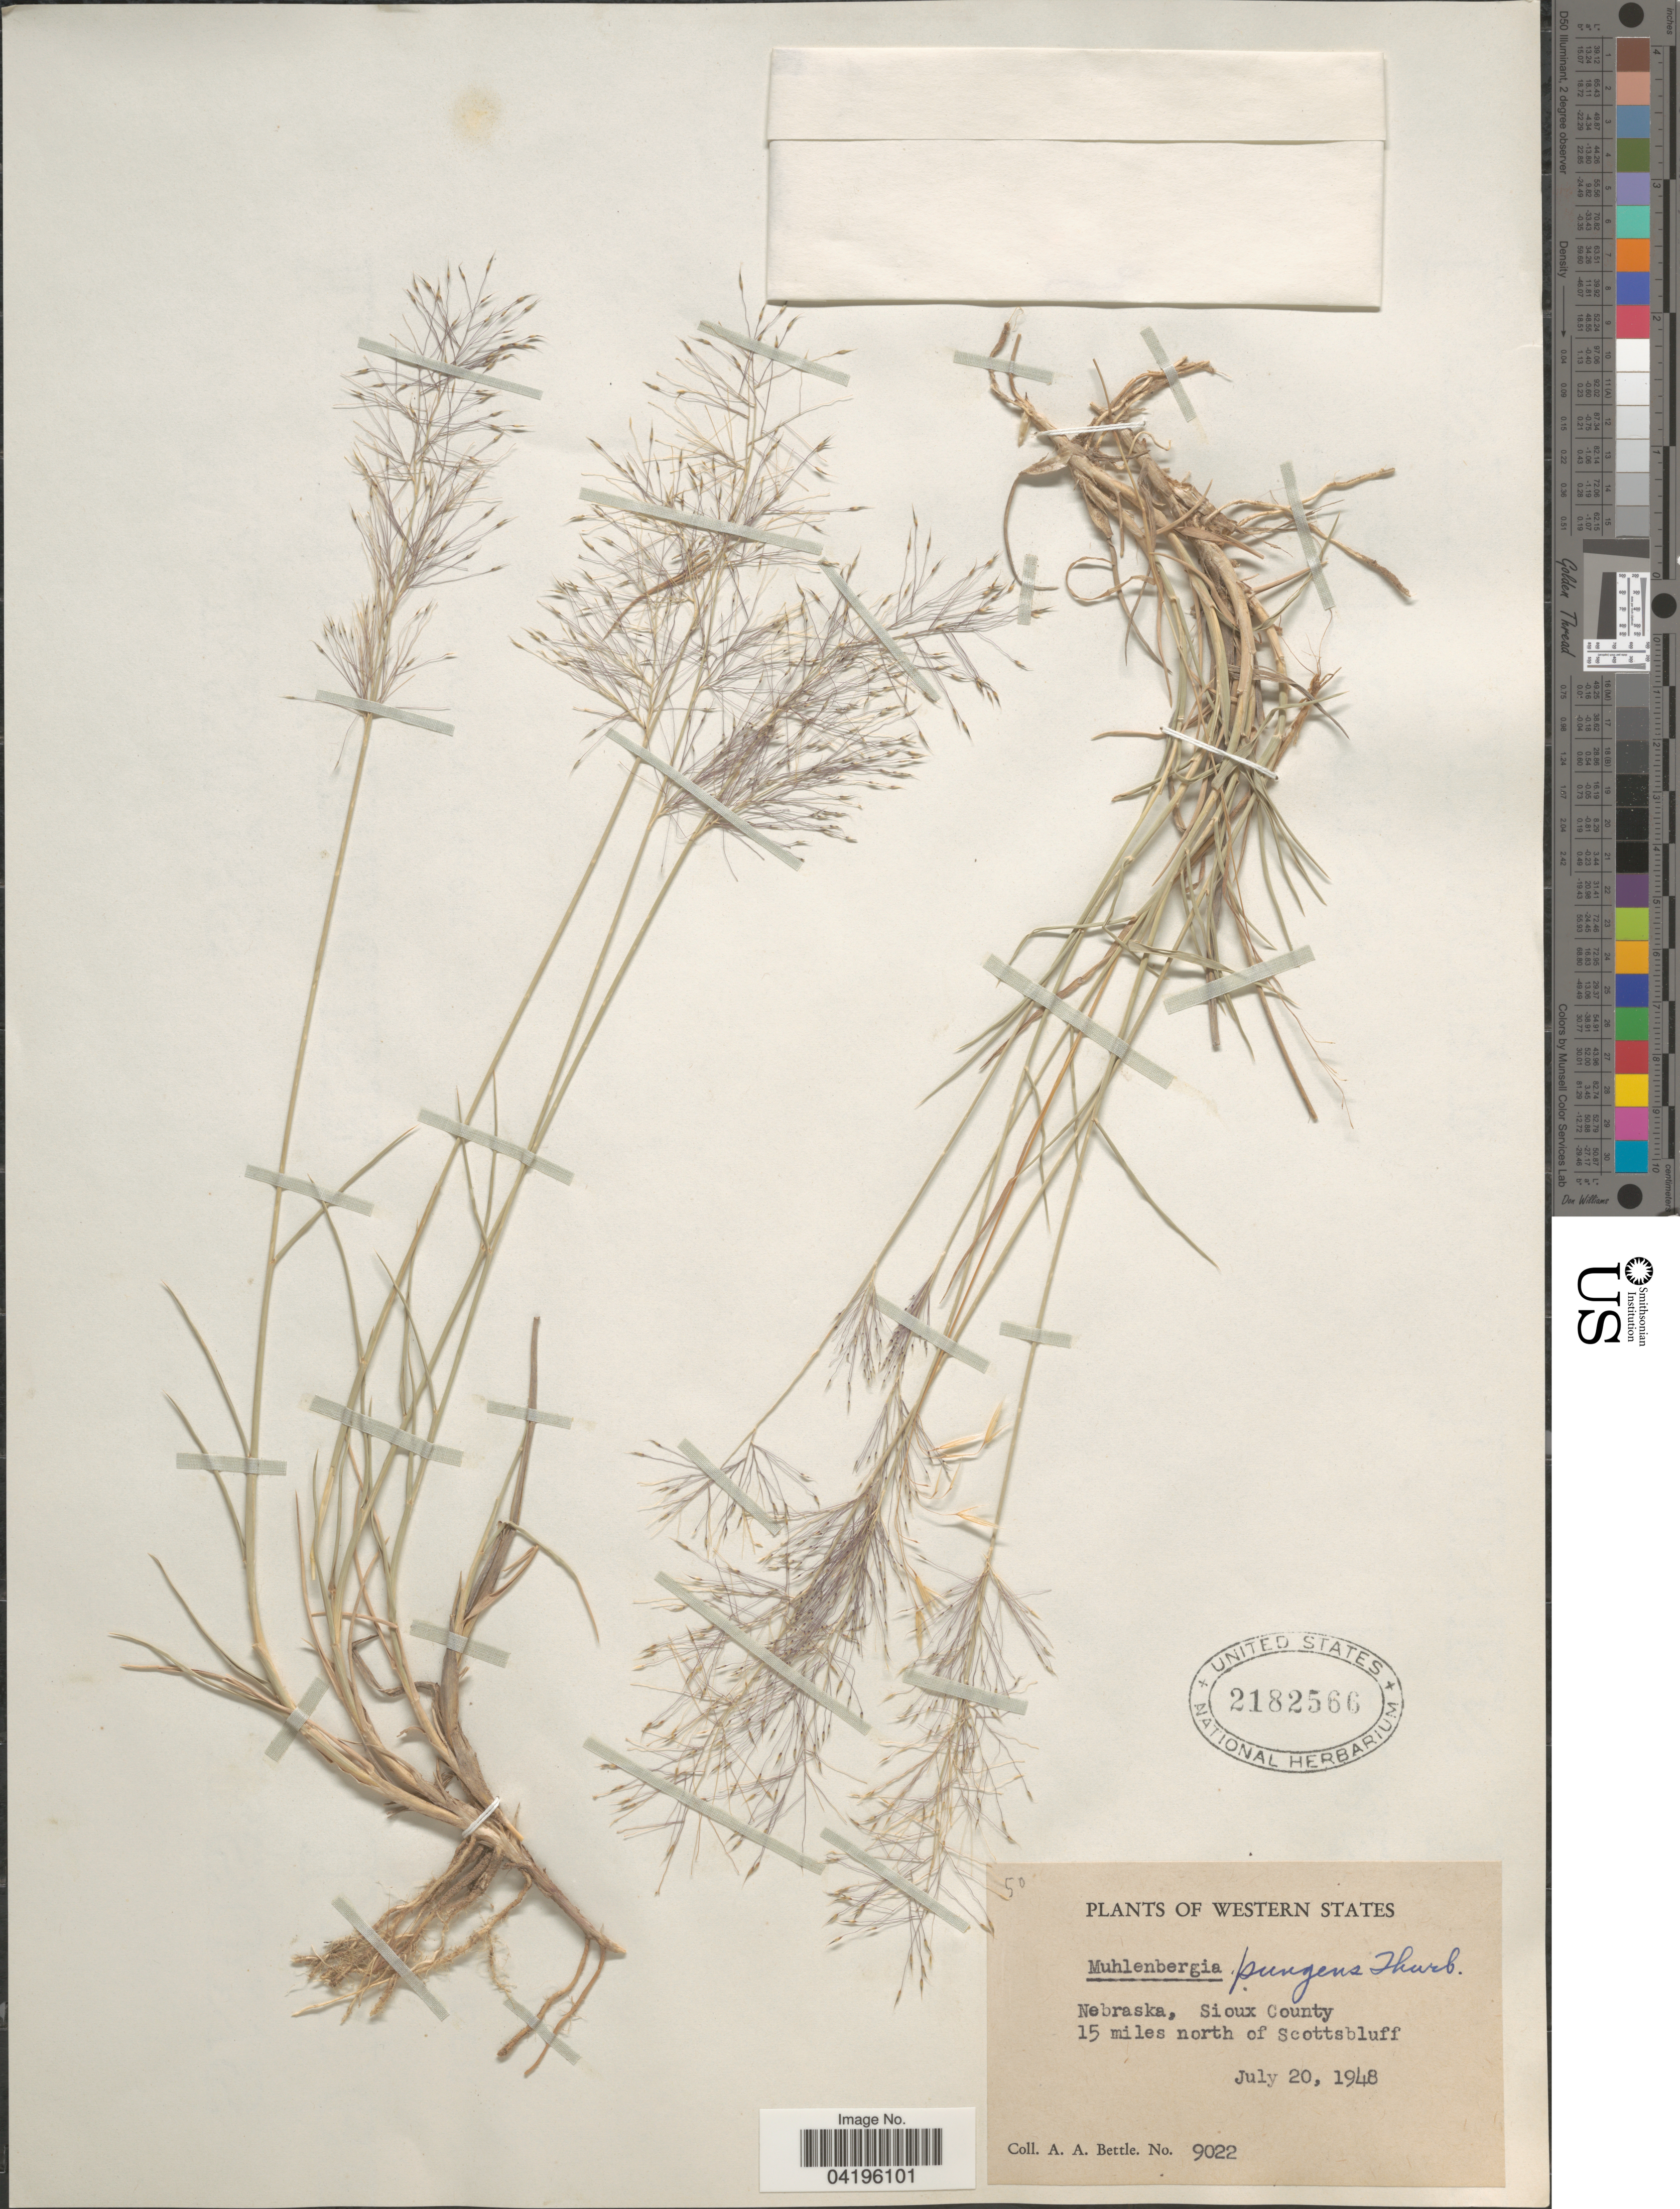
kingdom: Plantae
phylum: Tracheophyta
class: Liliopsida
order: Poales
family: Poaceae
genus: Muhlenbergia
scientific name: Muhlenbergia pungens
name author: Thurb. ex A. Gray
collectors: A. Bettle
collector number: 9022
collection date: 1948-07-20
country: United States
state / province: Nebraska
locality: Western States. Sioux County. 15 miles north of Scottsbluff.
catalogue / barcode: US 2182566